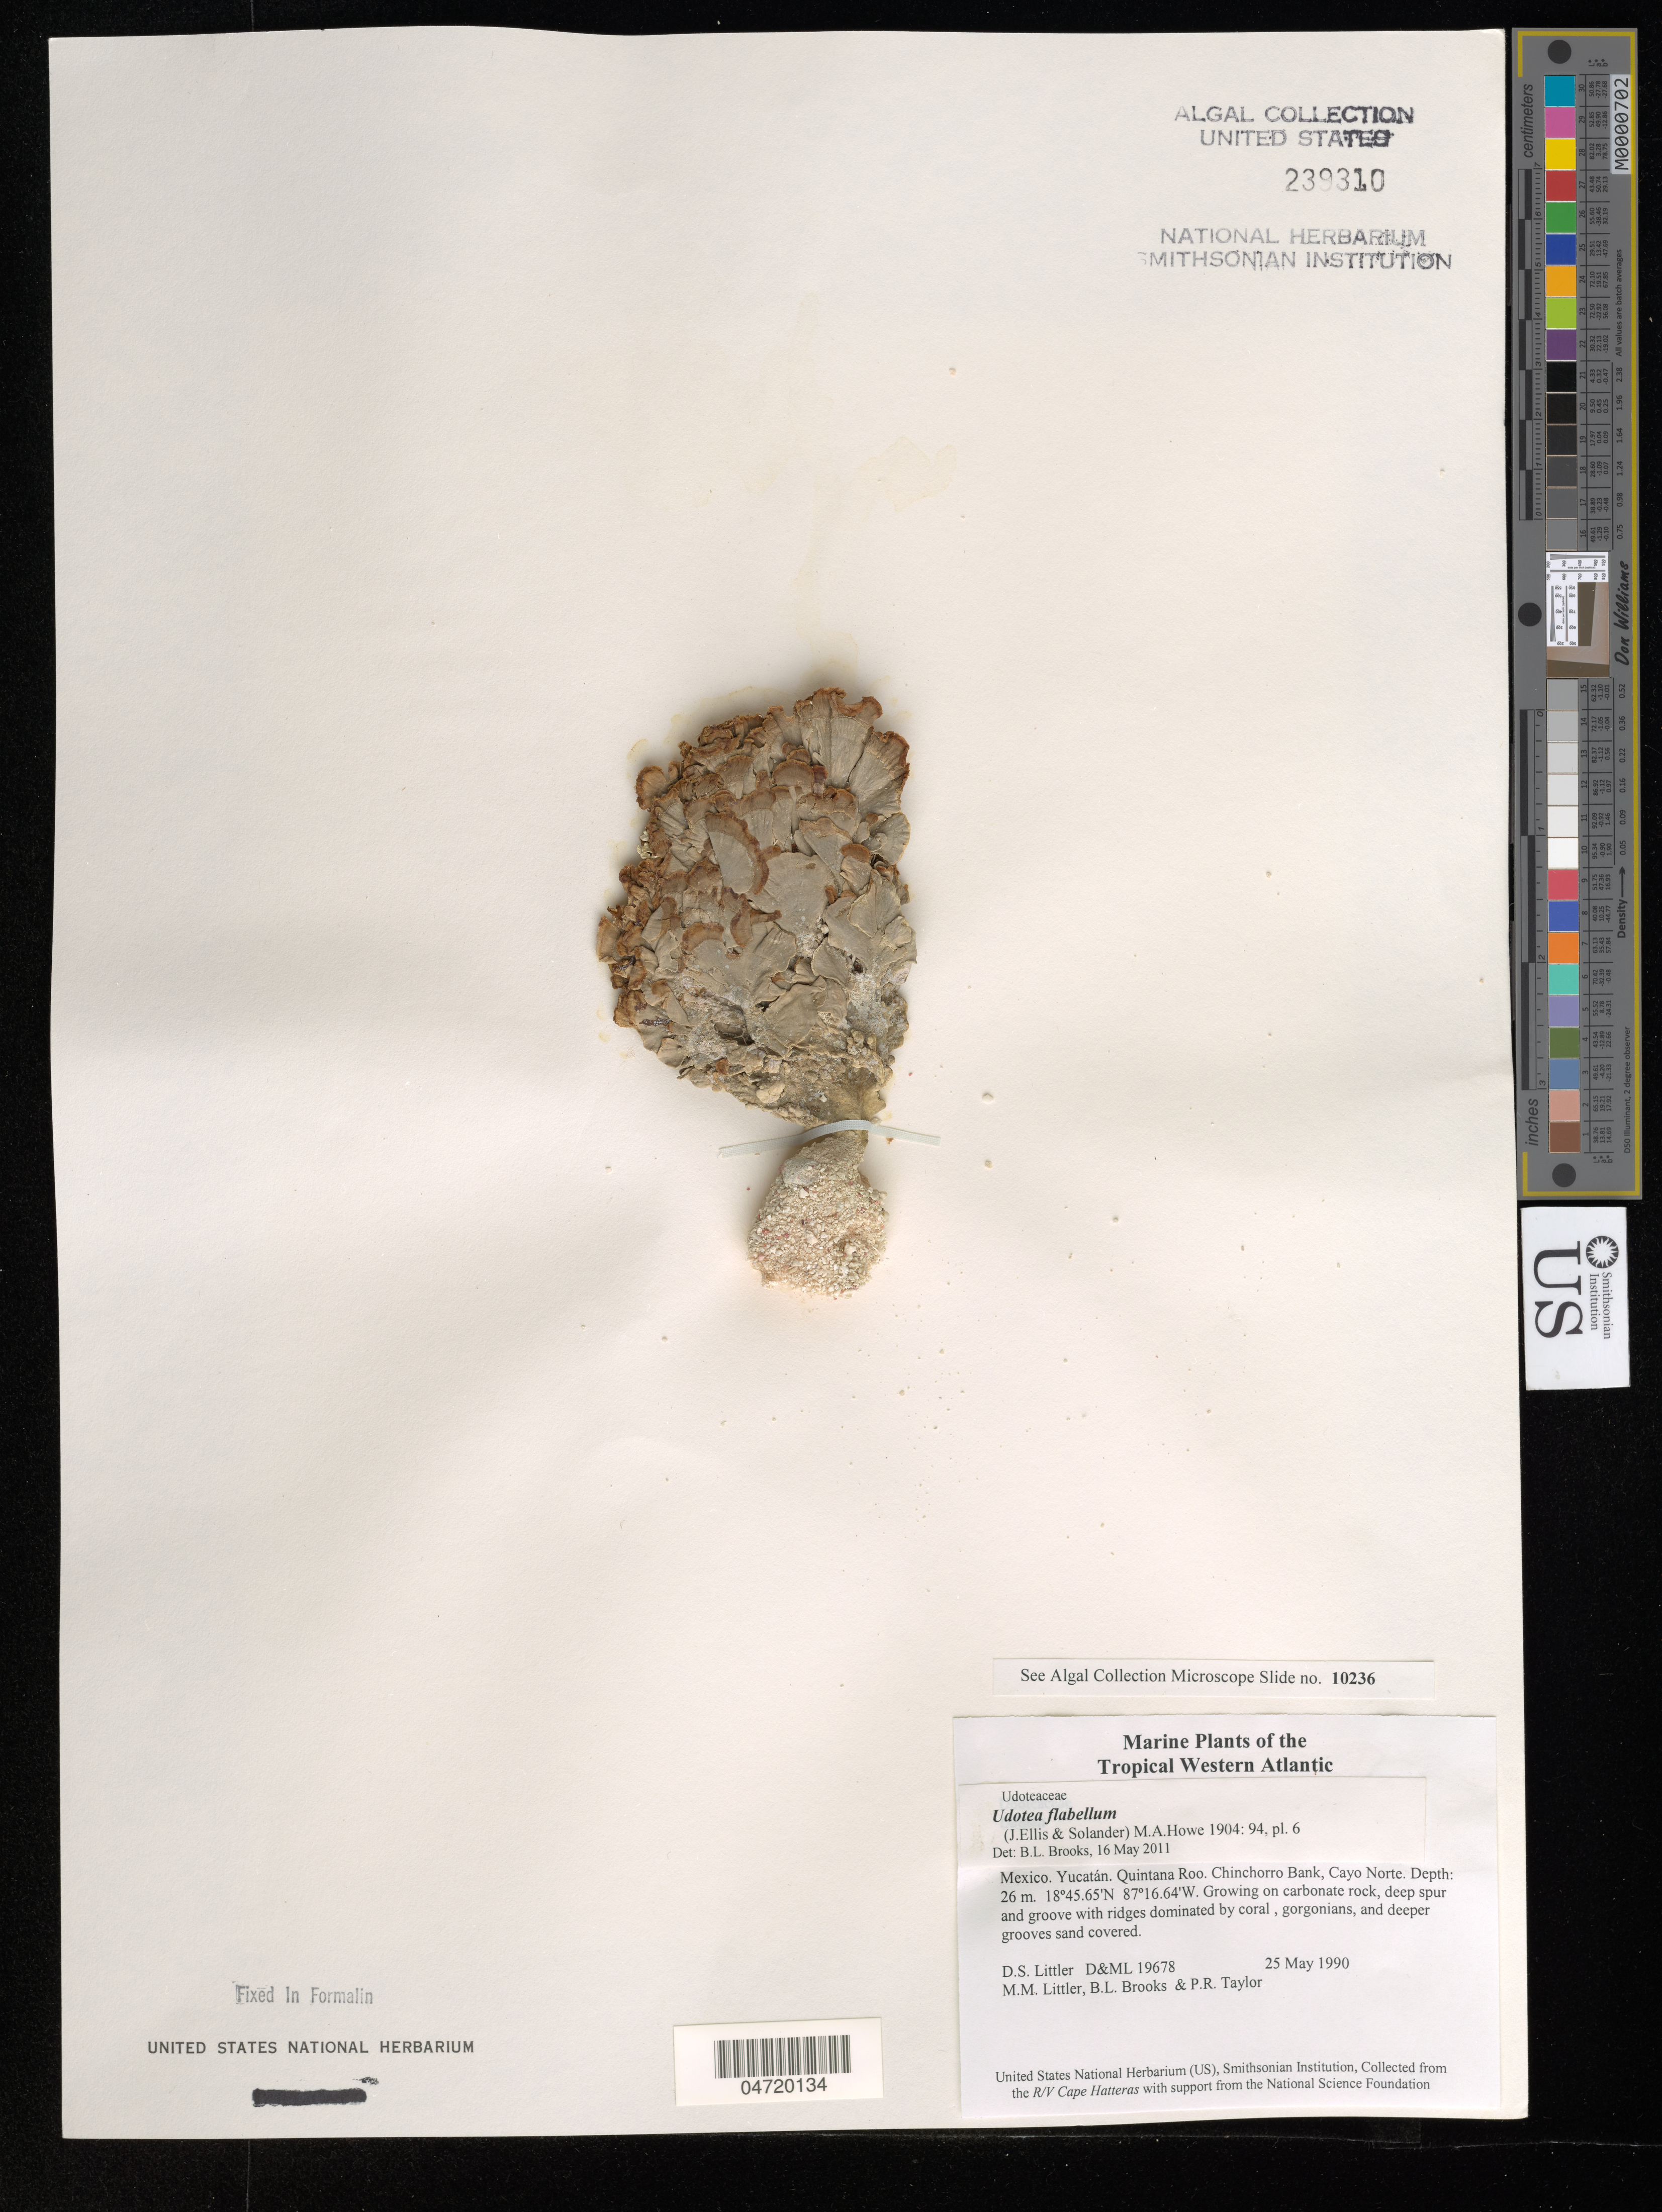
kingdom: Plantae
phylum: Chlorophyta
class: Ulvophyceae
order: Bryopsidales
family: Udoteaceae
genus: Udotea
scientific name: Udotea flabellum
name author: (J. Ellis & Sol.) M. Howe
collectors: D. S. Littler, M. M. Littler, B. Brooks & P. R. Taylor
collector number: D&ML 19678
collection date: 1990-05-25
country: Mexico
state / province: Yucatán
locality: Quintana Roo. Chinchorro Bank, Cayo Norte.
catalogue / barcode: US 239310